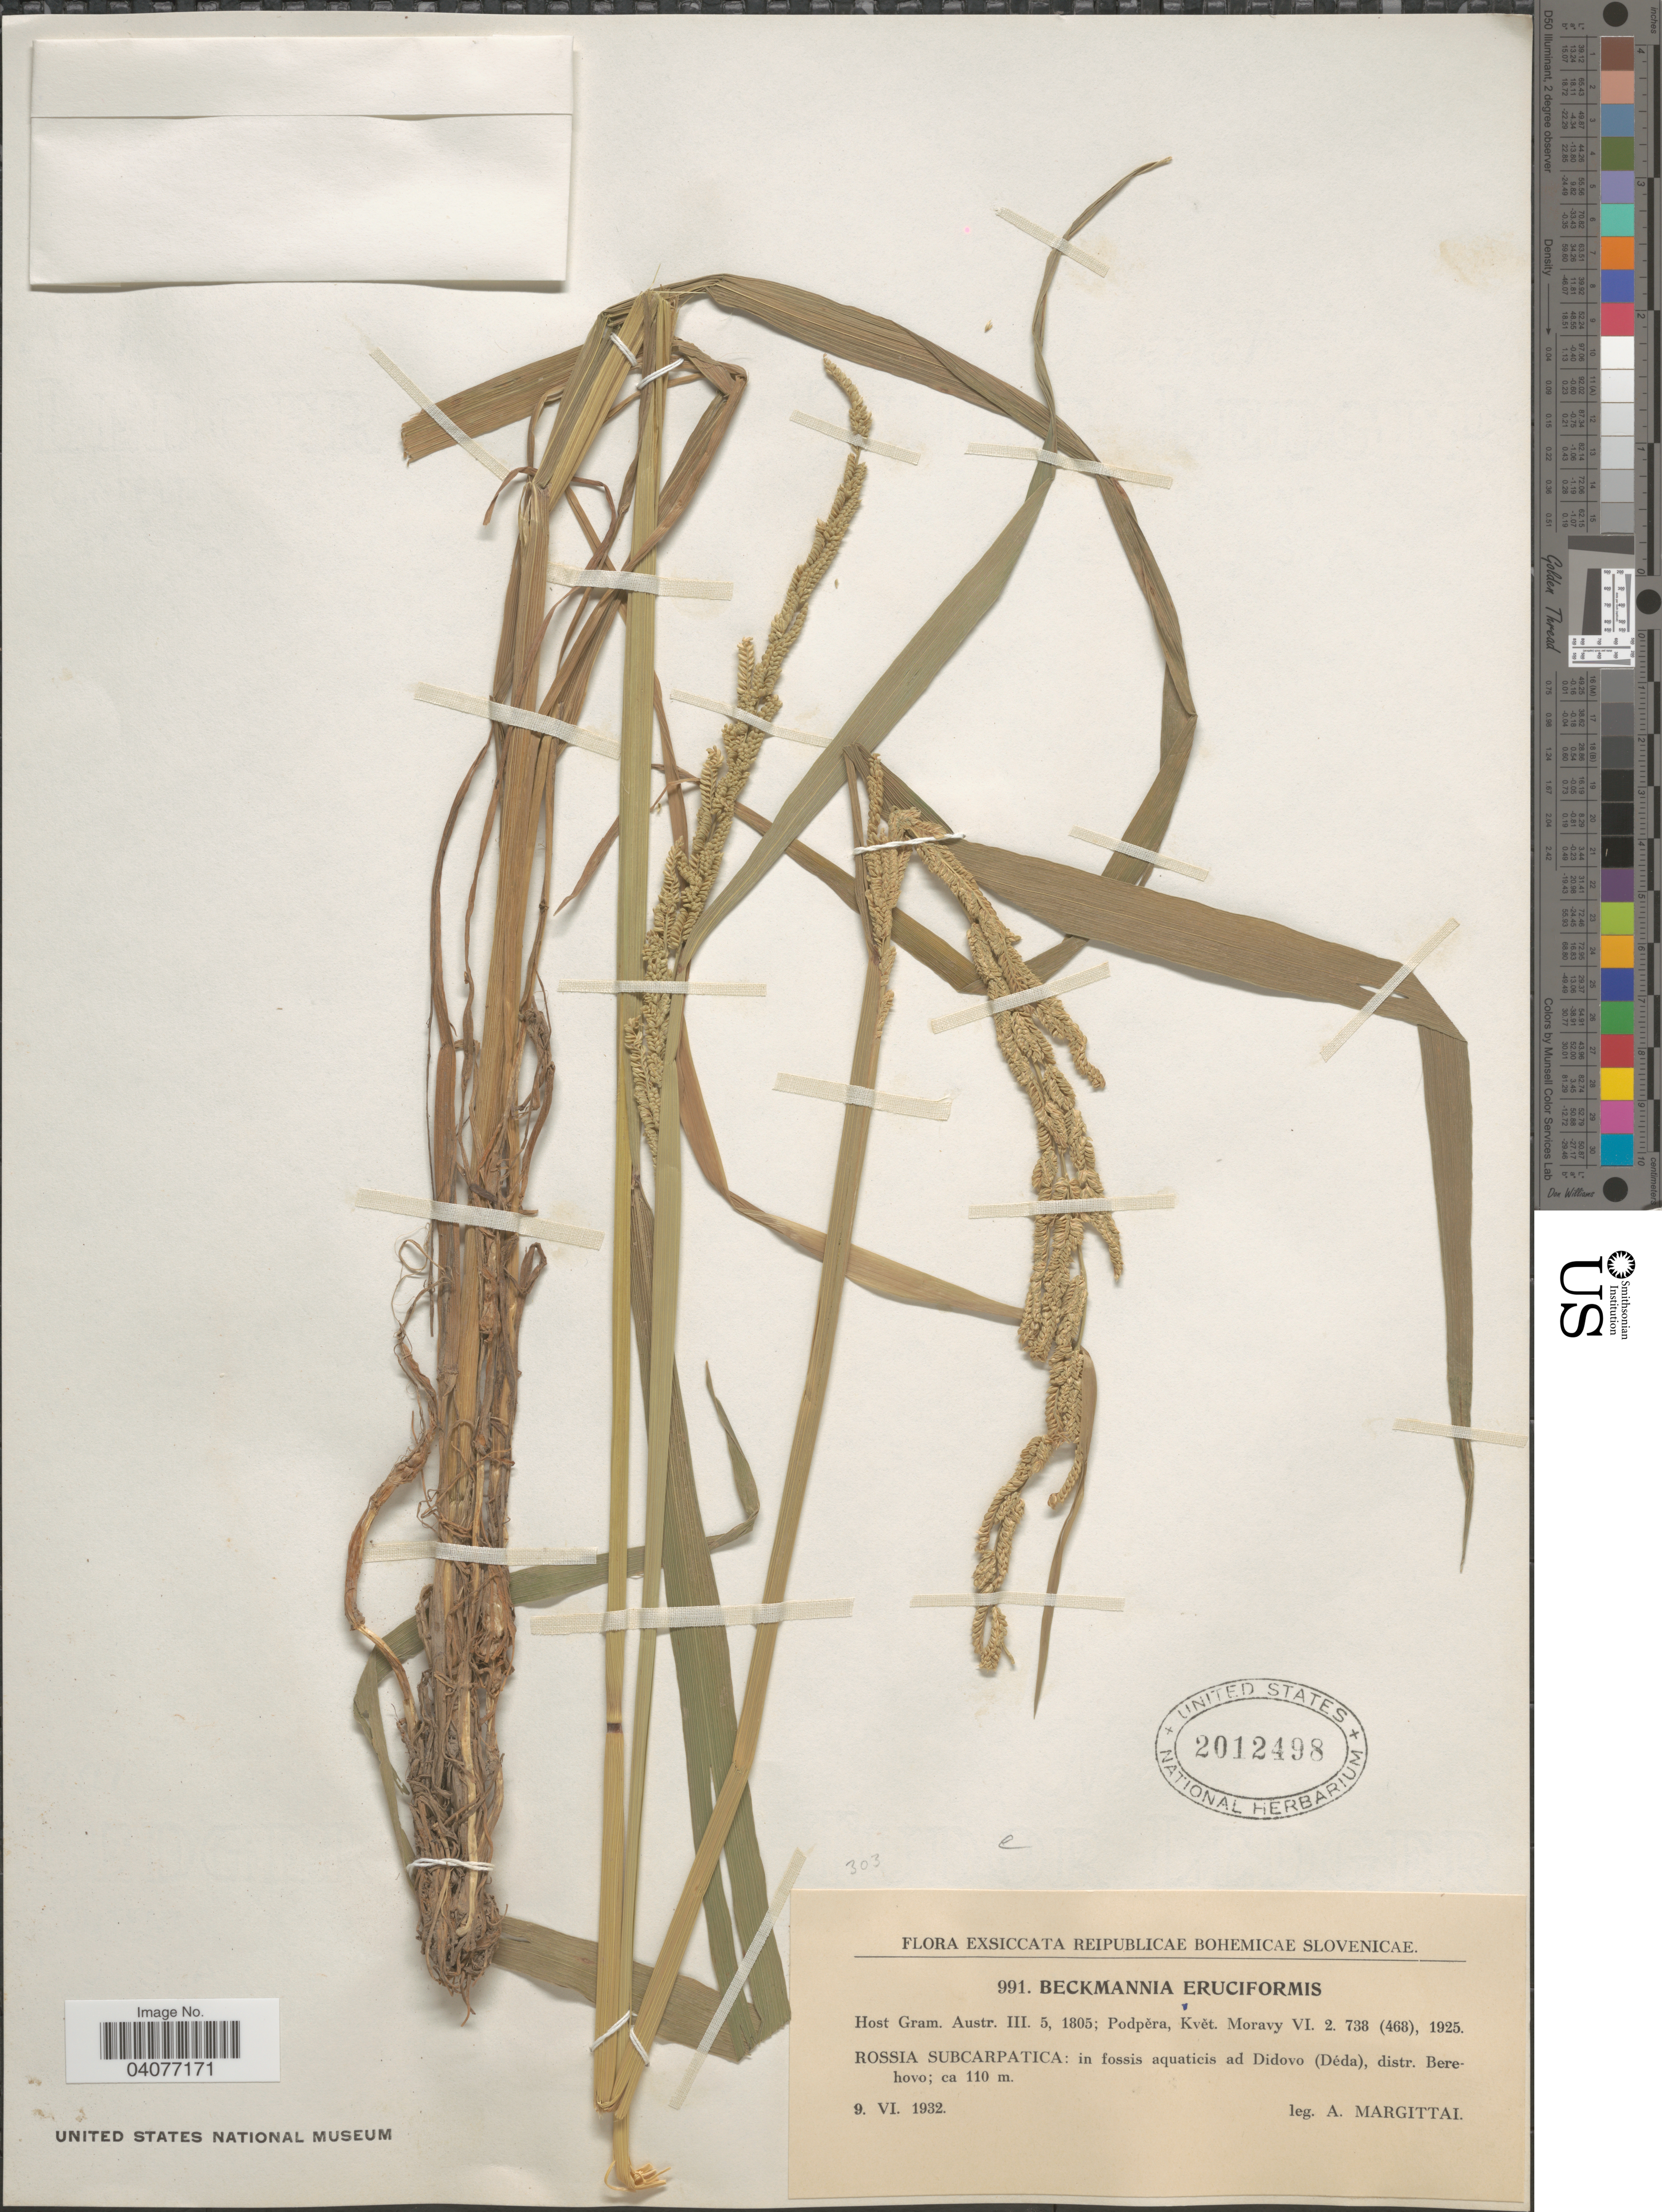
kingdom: Plantae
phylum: Tracheophyta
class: Liliopsida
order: Poales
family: Poaceae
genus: Beckmannia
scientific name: Beckmannia eruciformis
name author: (L.) Host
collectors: A. Margittai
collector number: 991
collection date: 1932-06-09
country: Ukraine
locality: Rossia Subcarpatica: in fossis aquaticis ad Didovo (Déda), distr. Berehovo.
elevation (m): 110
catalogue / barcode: US 2012498